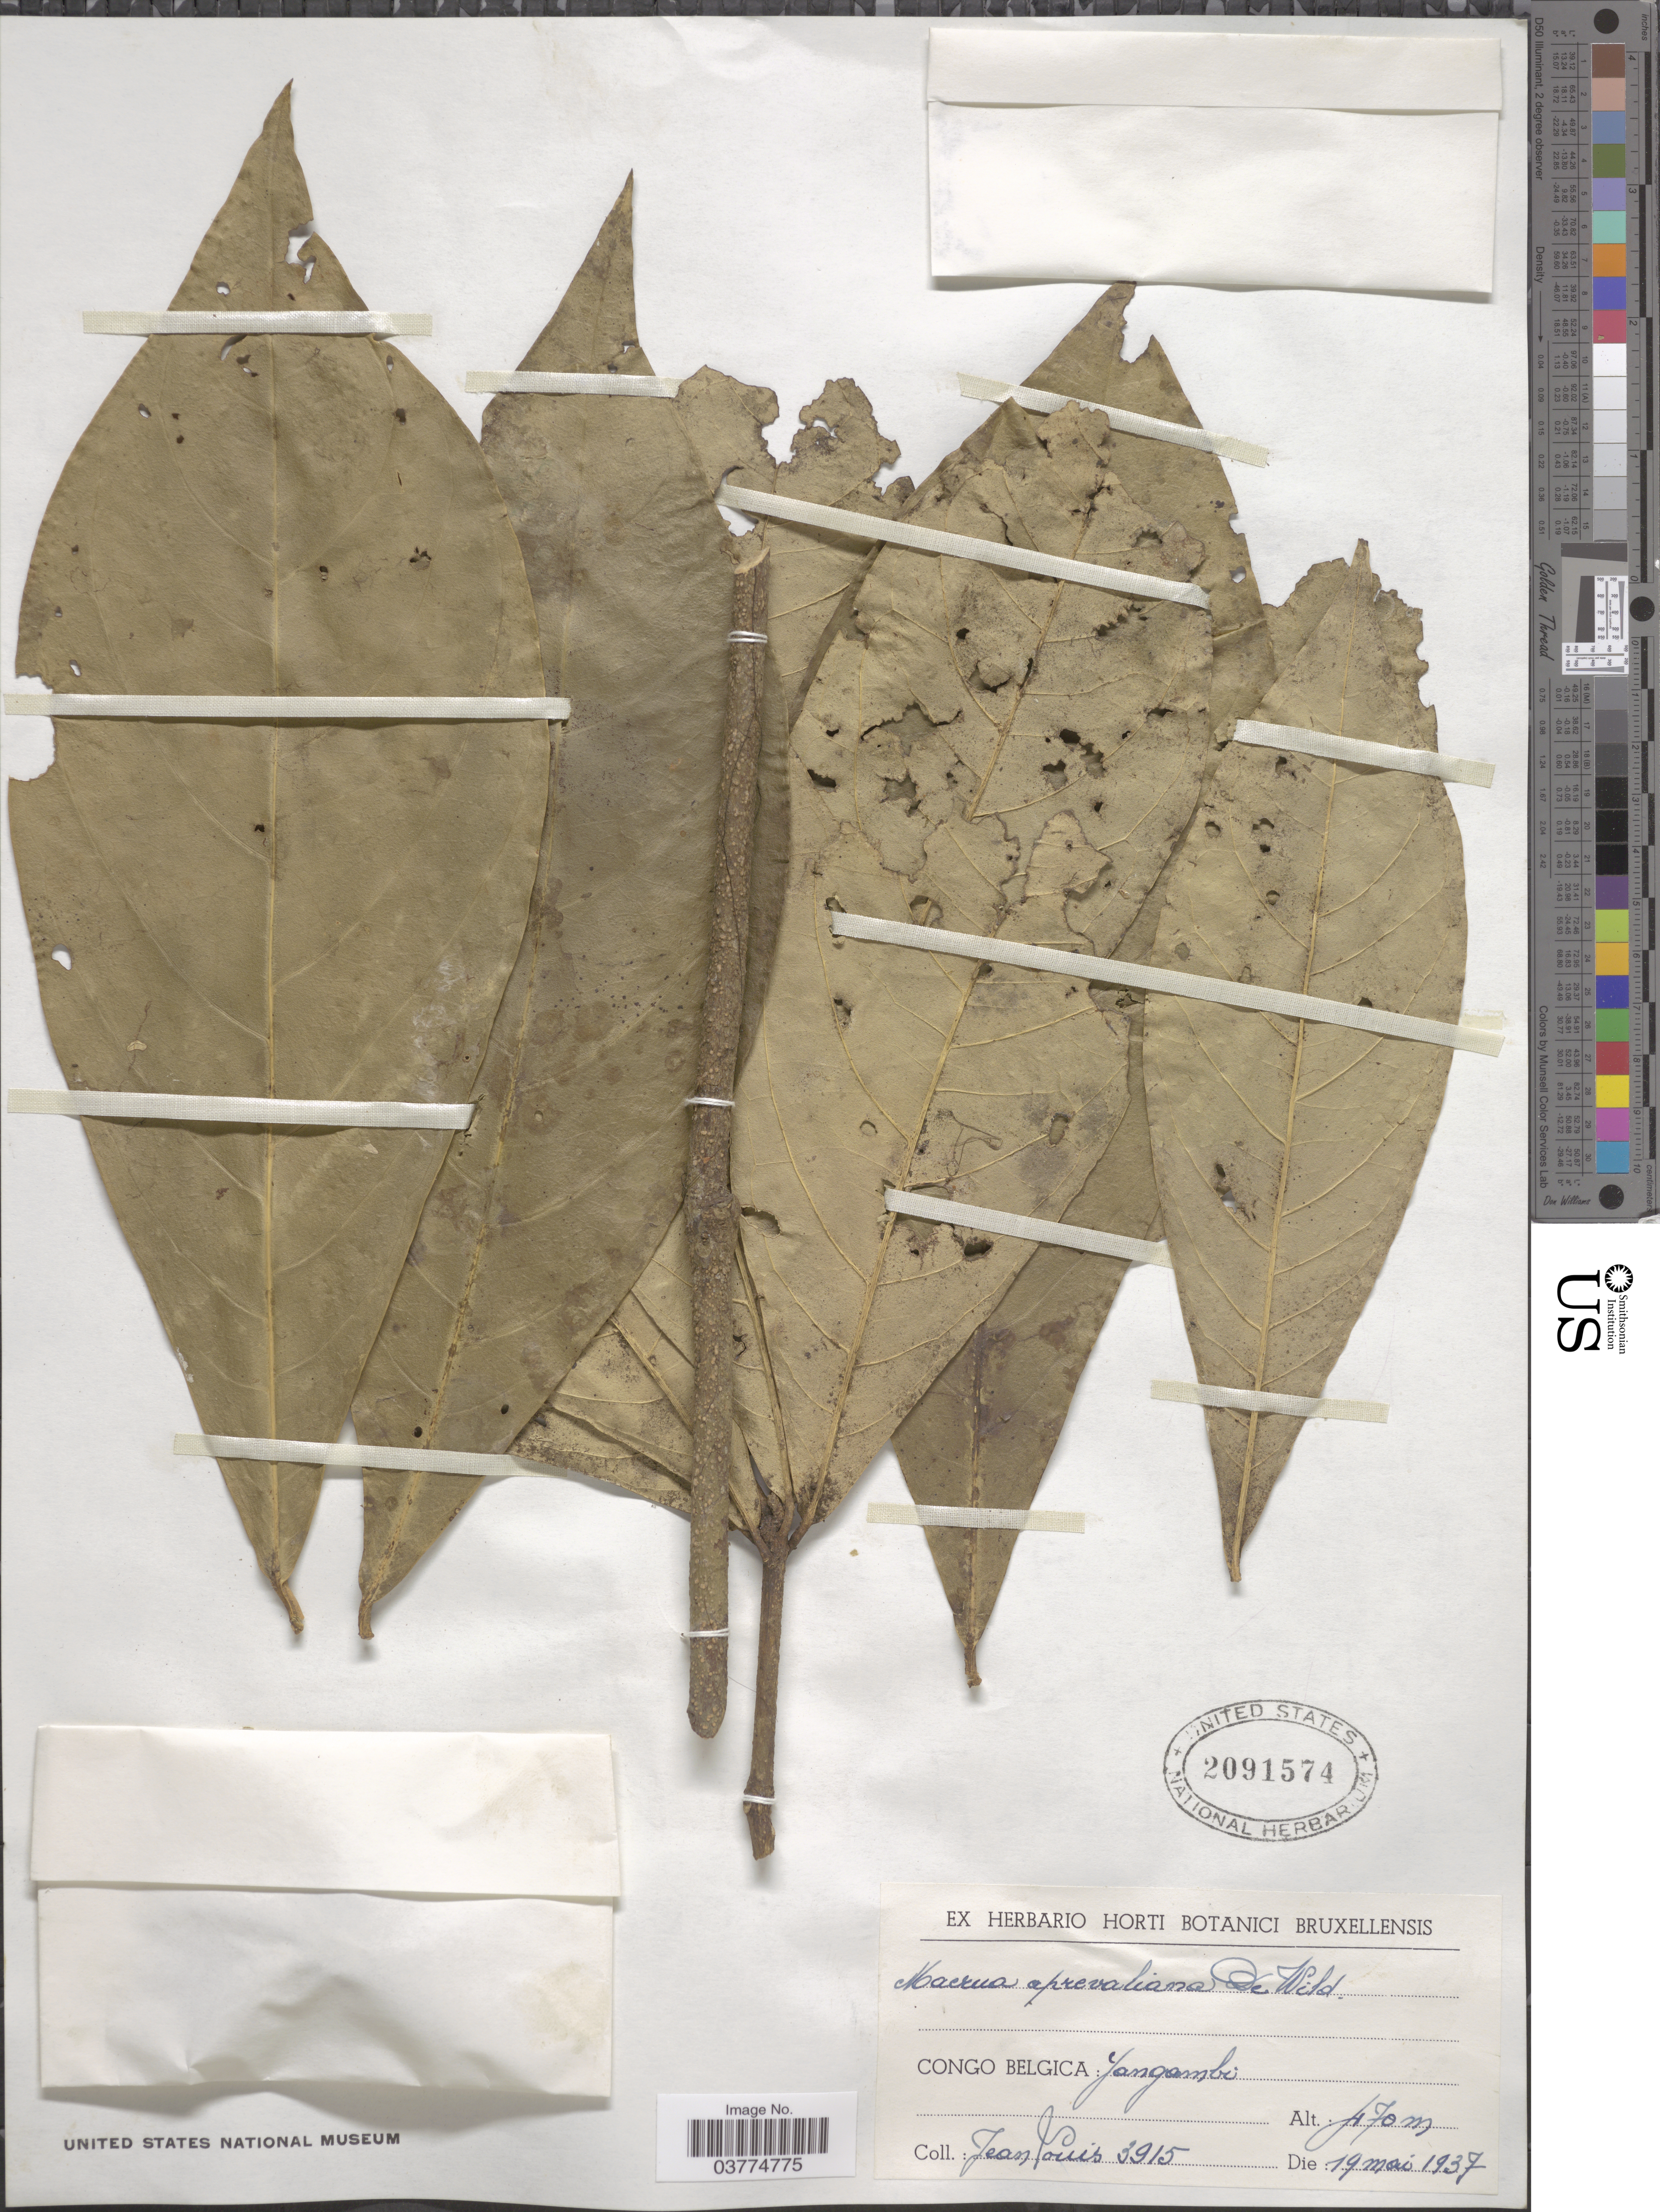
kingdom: Plantae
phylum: Tracheophyta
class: Magnoliopsida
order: Brassicales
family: Capparaceae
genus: Maerua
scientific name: Maerua aprevaliana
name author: De Wild. & Durand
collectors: J. Louis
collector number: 3915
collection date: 1937-05-19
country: Congo, Democratic Republic of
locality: Congo Belgica: Yangambi.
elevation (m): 470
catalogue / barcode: US 2091574